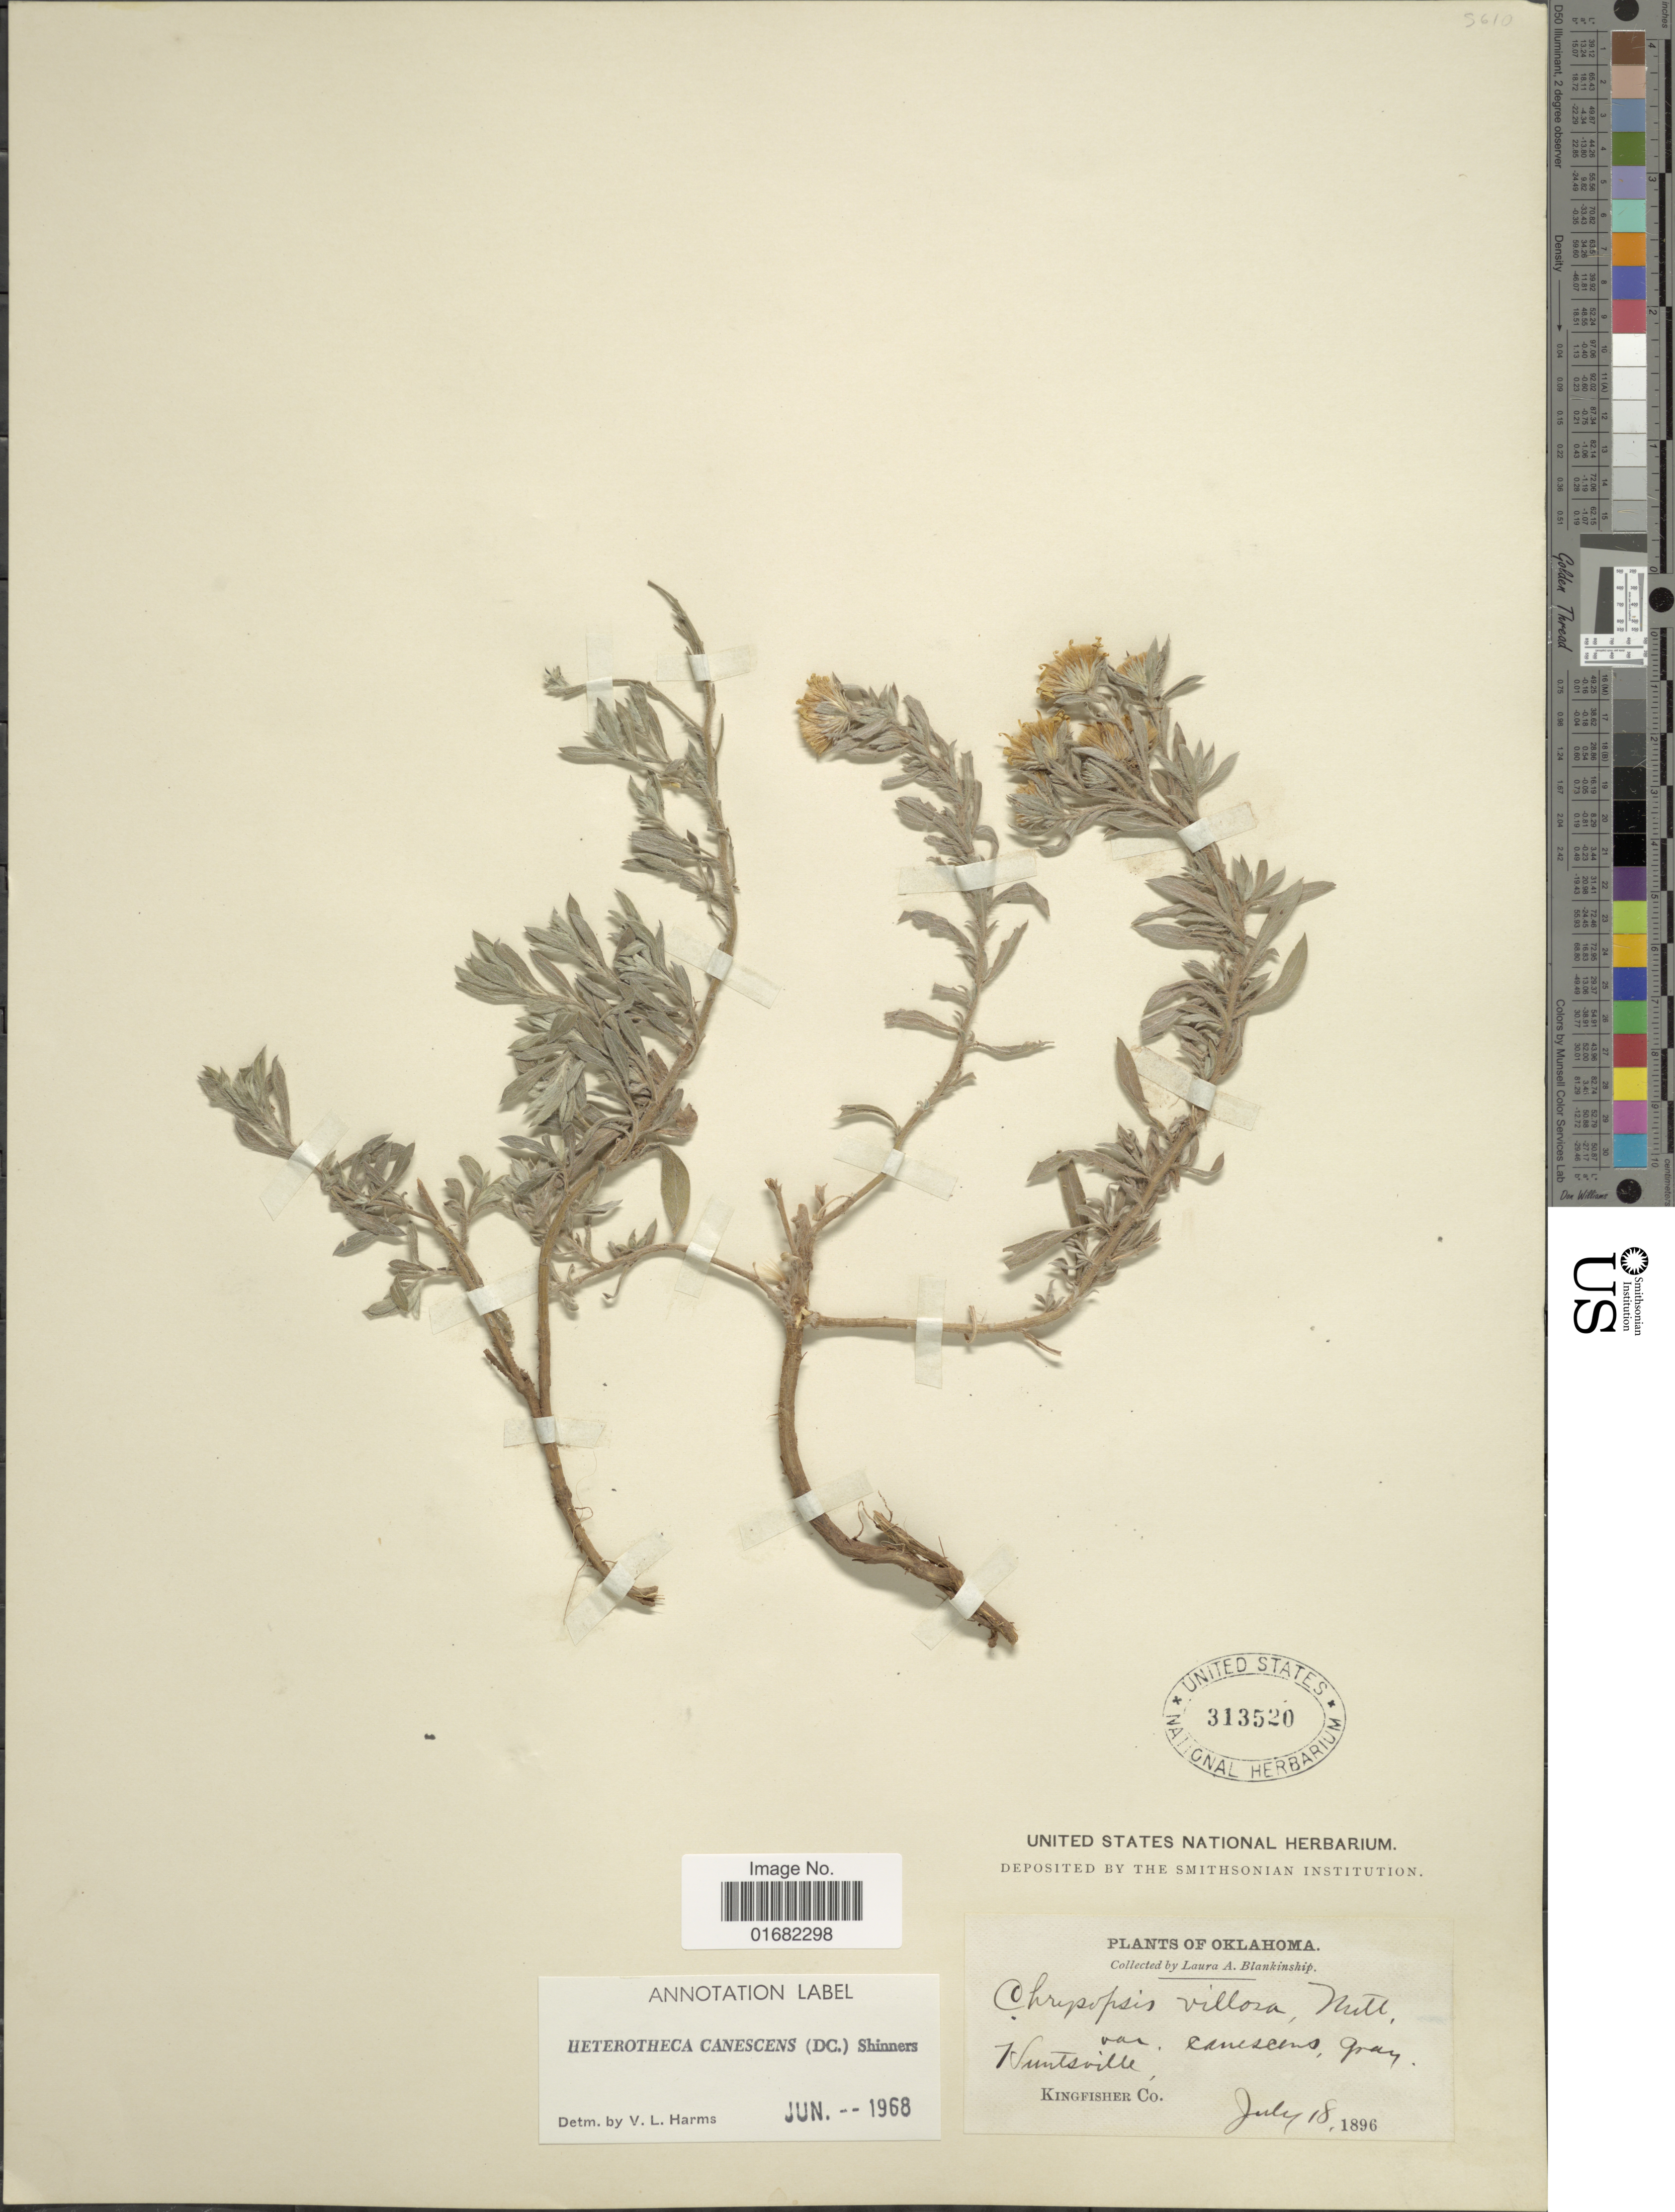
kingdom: Plantae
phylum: Tracheophyta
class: Magnoliopsida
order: Asterales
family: Asteraceae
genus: Heterotheca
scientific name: Heterotheca canescens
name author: (DC.) Shinners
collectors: L. A. Blankinship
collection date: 1896-07-18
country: United States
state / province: Oklahoma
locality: Huntsville, Kingfisher Co.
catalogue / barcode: US 313520